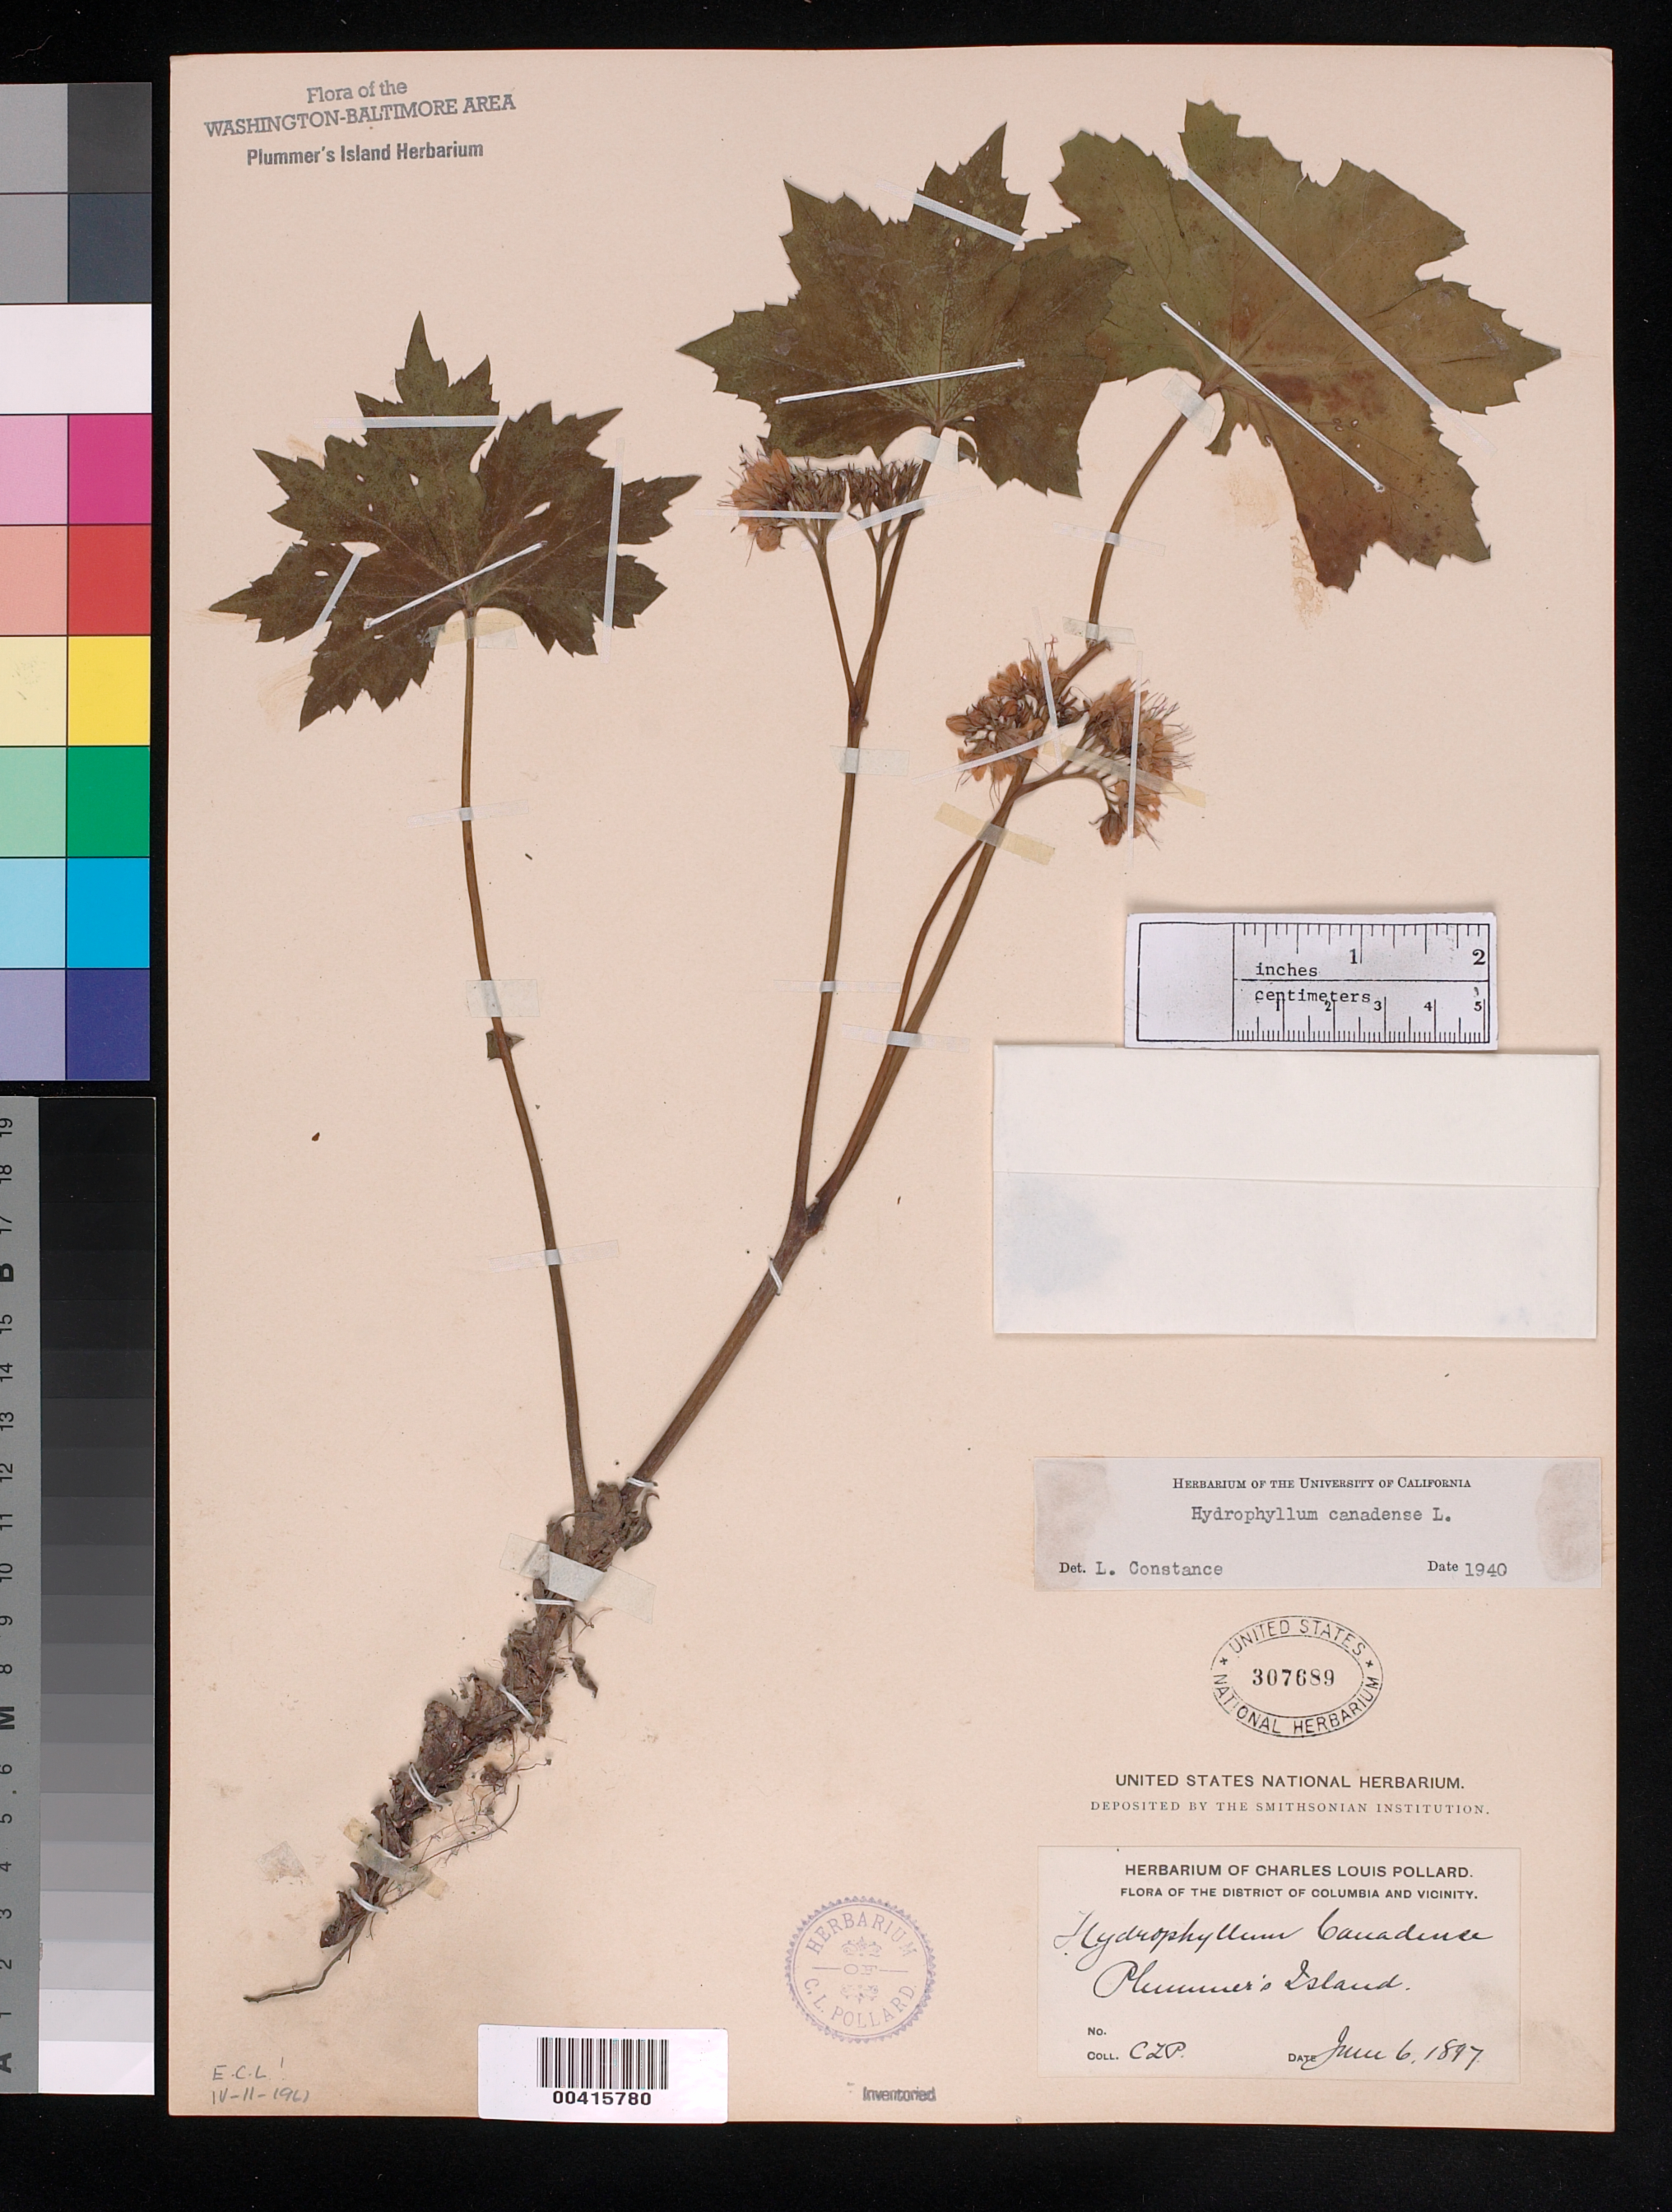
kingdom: Plantae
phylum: Tracheophyta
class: Magnoliopsida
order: Boraginales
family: Hydrophyllaceae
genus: Hydrophyllum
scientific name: Hydrophyllum canadense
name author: L.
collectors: C. L. Pollard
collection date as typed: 06 Jun 1897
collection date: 1897-06-06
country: United States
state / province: Maryland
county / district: Montgomery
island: Plummers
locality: Plummer's Island C. & O. Canal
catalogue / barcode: US 307689